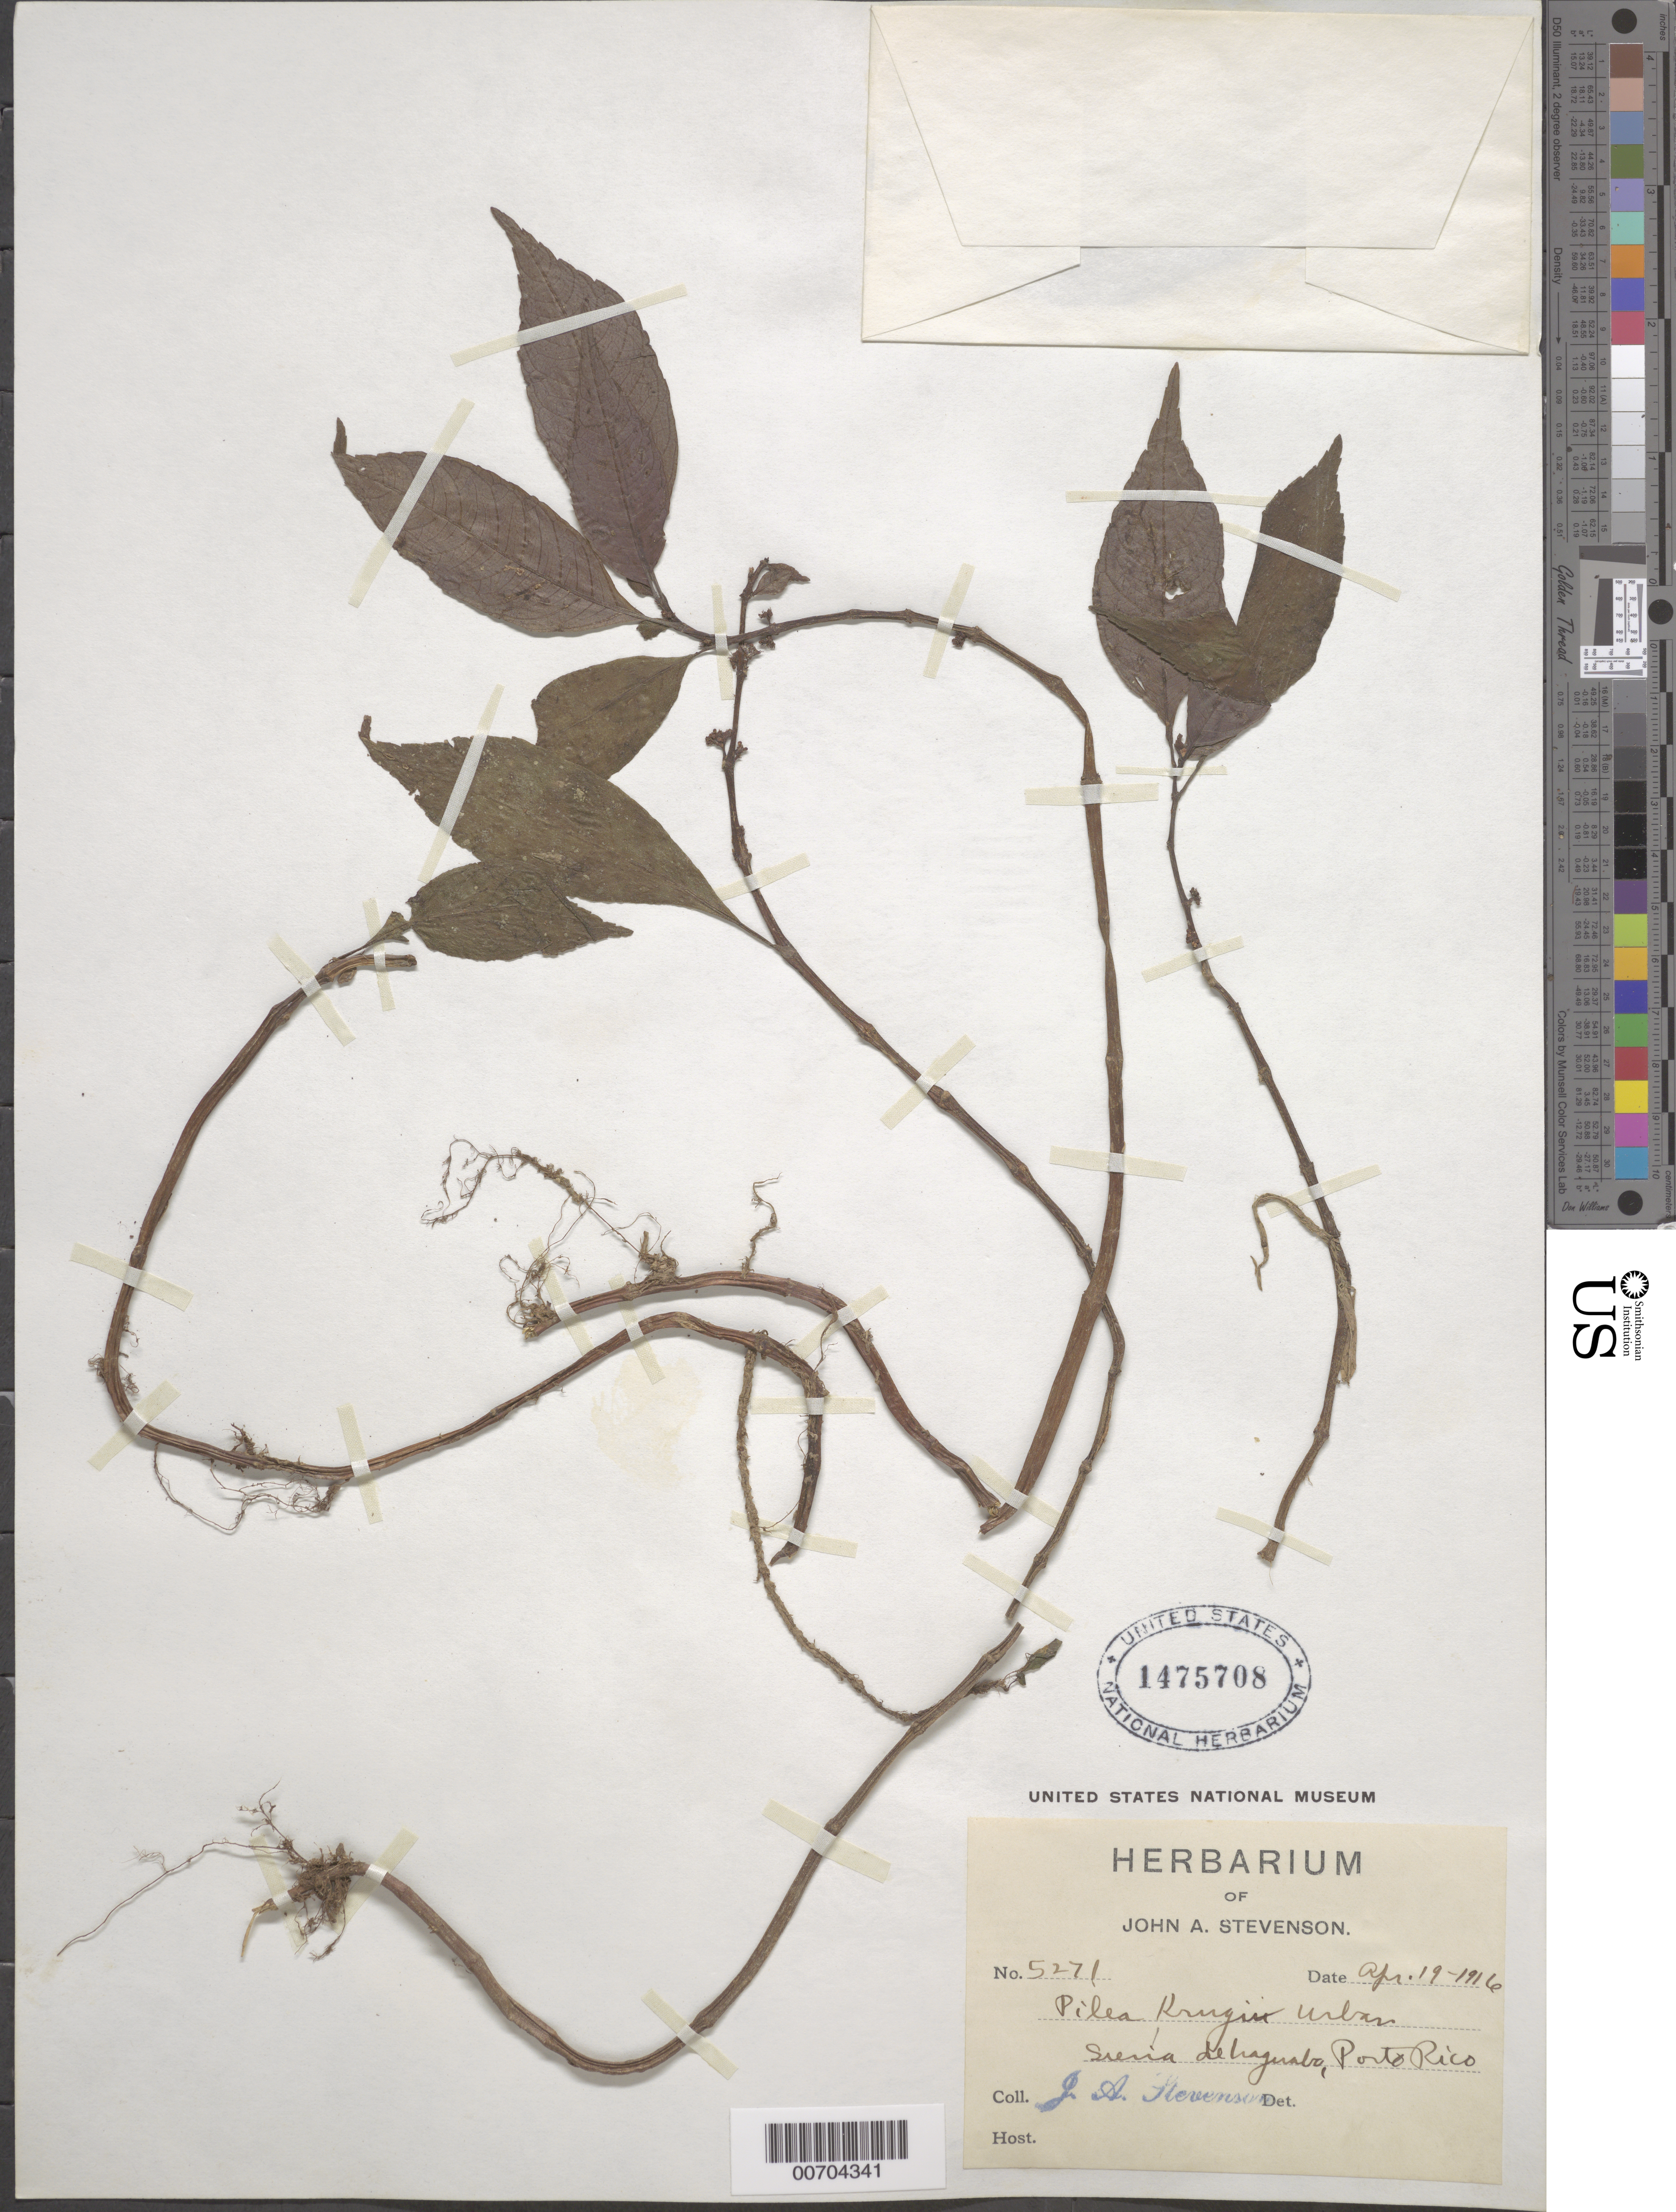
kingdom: Plantae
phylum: Tracheophyta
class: Magnoliopsida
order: Rosales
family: Urticaceae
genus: Pilea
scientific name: Pilea krugii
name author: Urb.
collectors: J. Stevenson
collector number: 5271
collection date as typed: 19 Apr 1916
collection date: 1916-04-19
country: Puerto Rico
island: Greater Antilles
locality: Sierra de Naguabo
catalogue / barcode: US 1475708